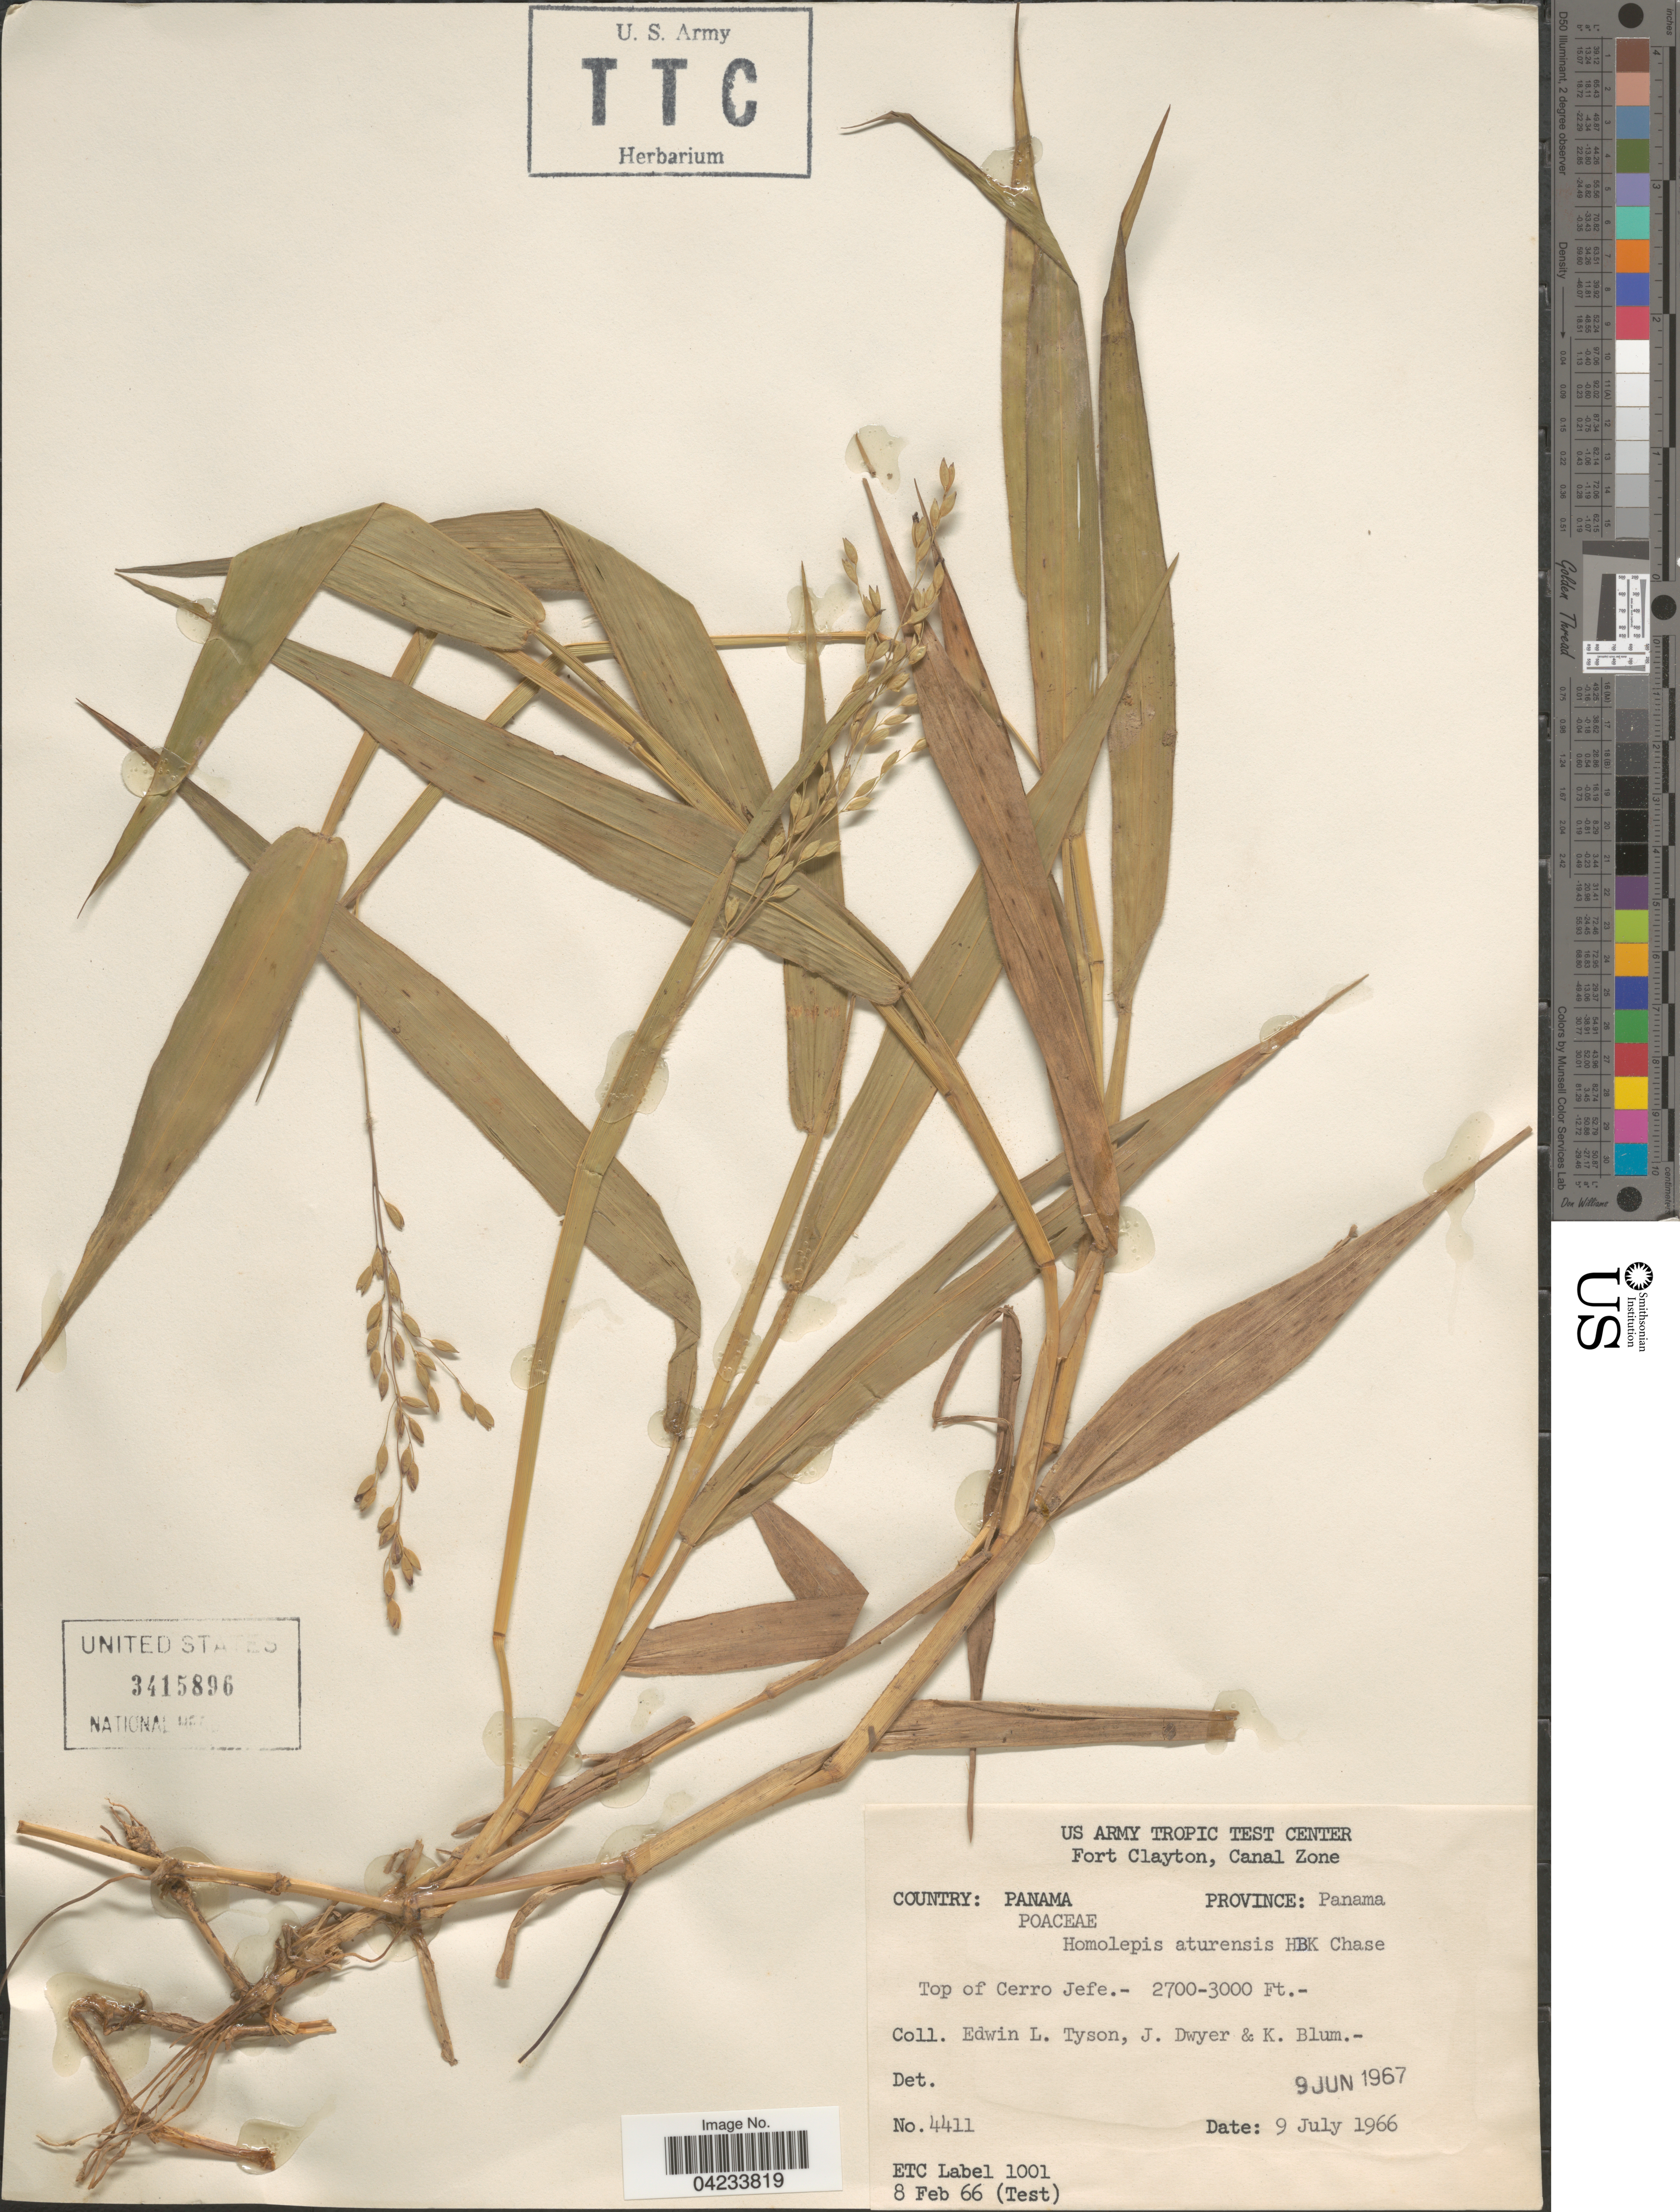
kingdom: Plantae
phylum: Tracheophyta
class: Liliopsida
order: Poales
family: Poaceae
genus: Homolepis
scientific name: Homolepis aturensis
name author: (Kunth) Chase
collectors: E. L. Tyson, J. Dwyer & K. Blum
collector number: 4411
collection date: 1966-07-09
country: Panama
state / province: Panamá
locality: Fort Clayton, Canal Zone. Province: Panama. Top of Cerro Jefe.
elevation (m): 823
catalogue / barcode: US 3415896